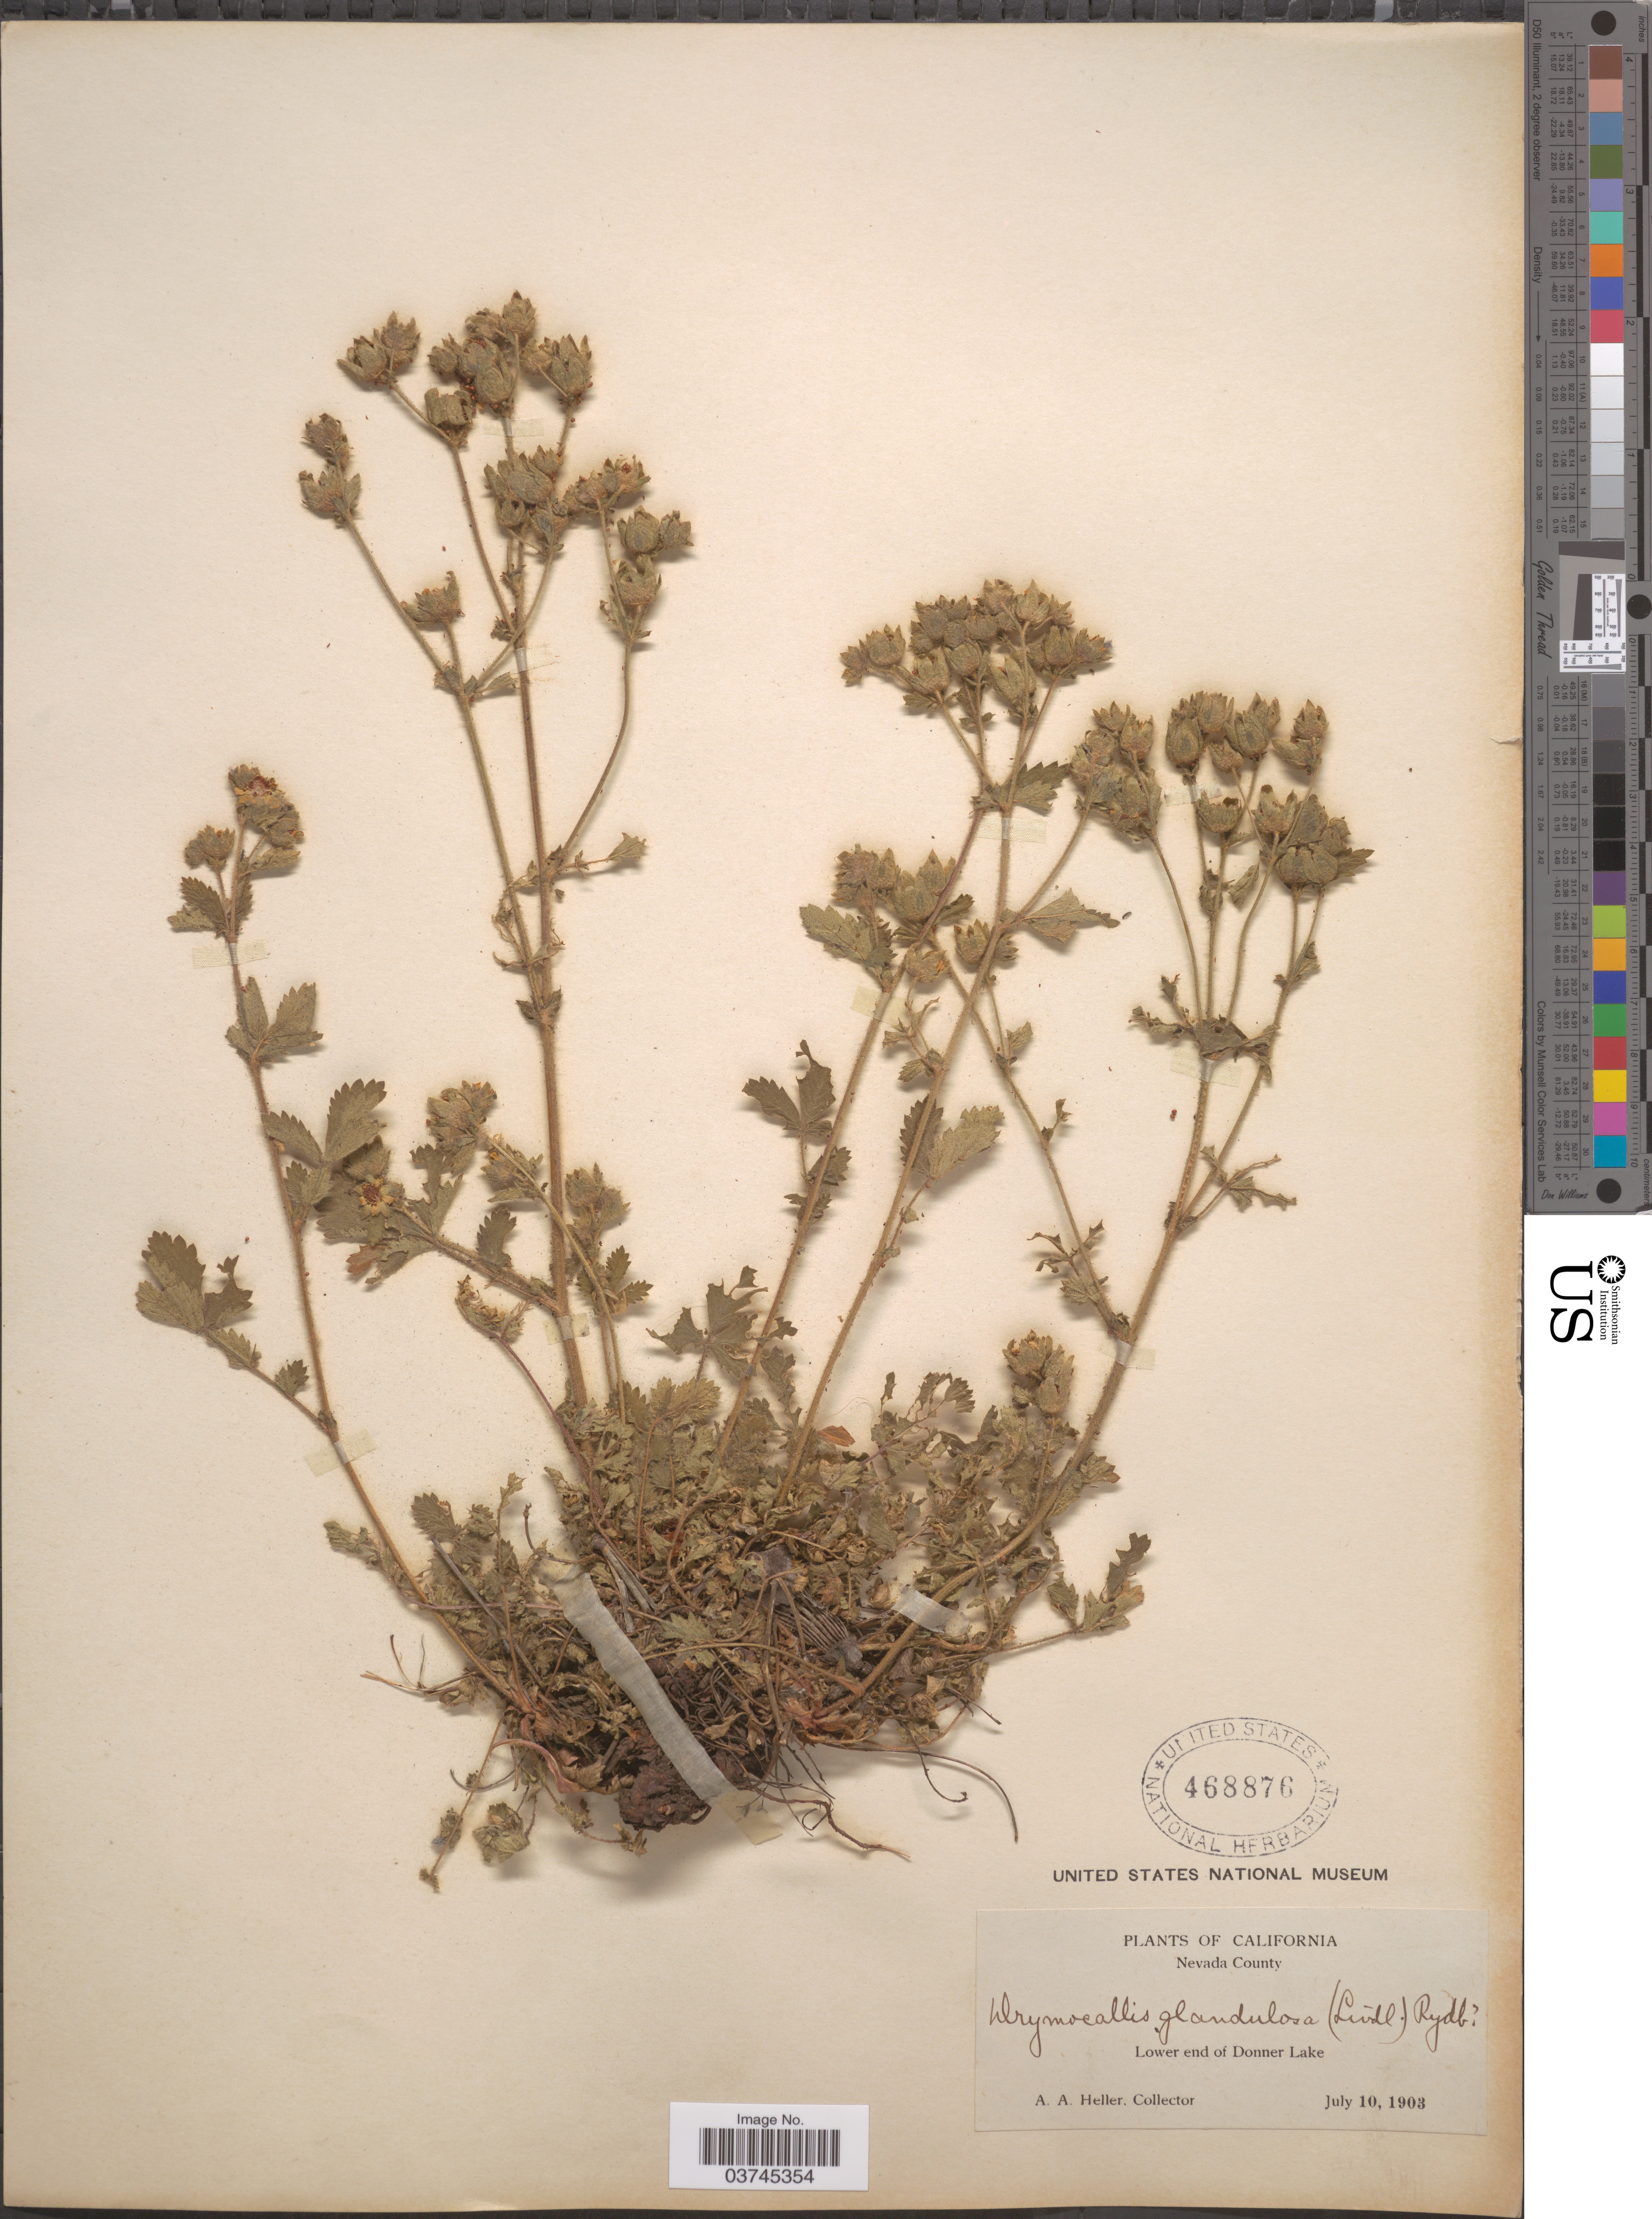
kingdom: Plantae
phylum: Tracheophyta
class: Magnoliopsida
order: Rosales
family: Rosaceae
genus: Drymocallis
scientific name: Drymocallis glandulosa subsp. reflexa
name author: (Greene) Soják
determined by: Strong, Mark T., (BOT), Smithsonian Institution - National Museum of Natural History (UNITED STATES)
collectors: A. A. Heller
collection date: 1903-07-10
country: United States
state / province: California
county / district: Nevada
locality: Nevada County. Lower end of Donner Lake.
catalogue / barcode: US 468876